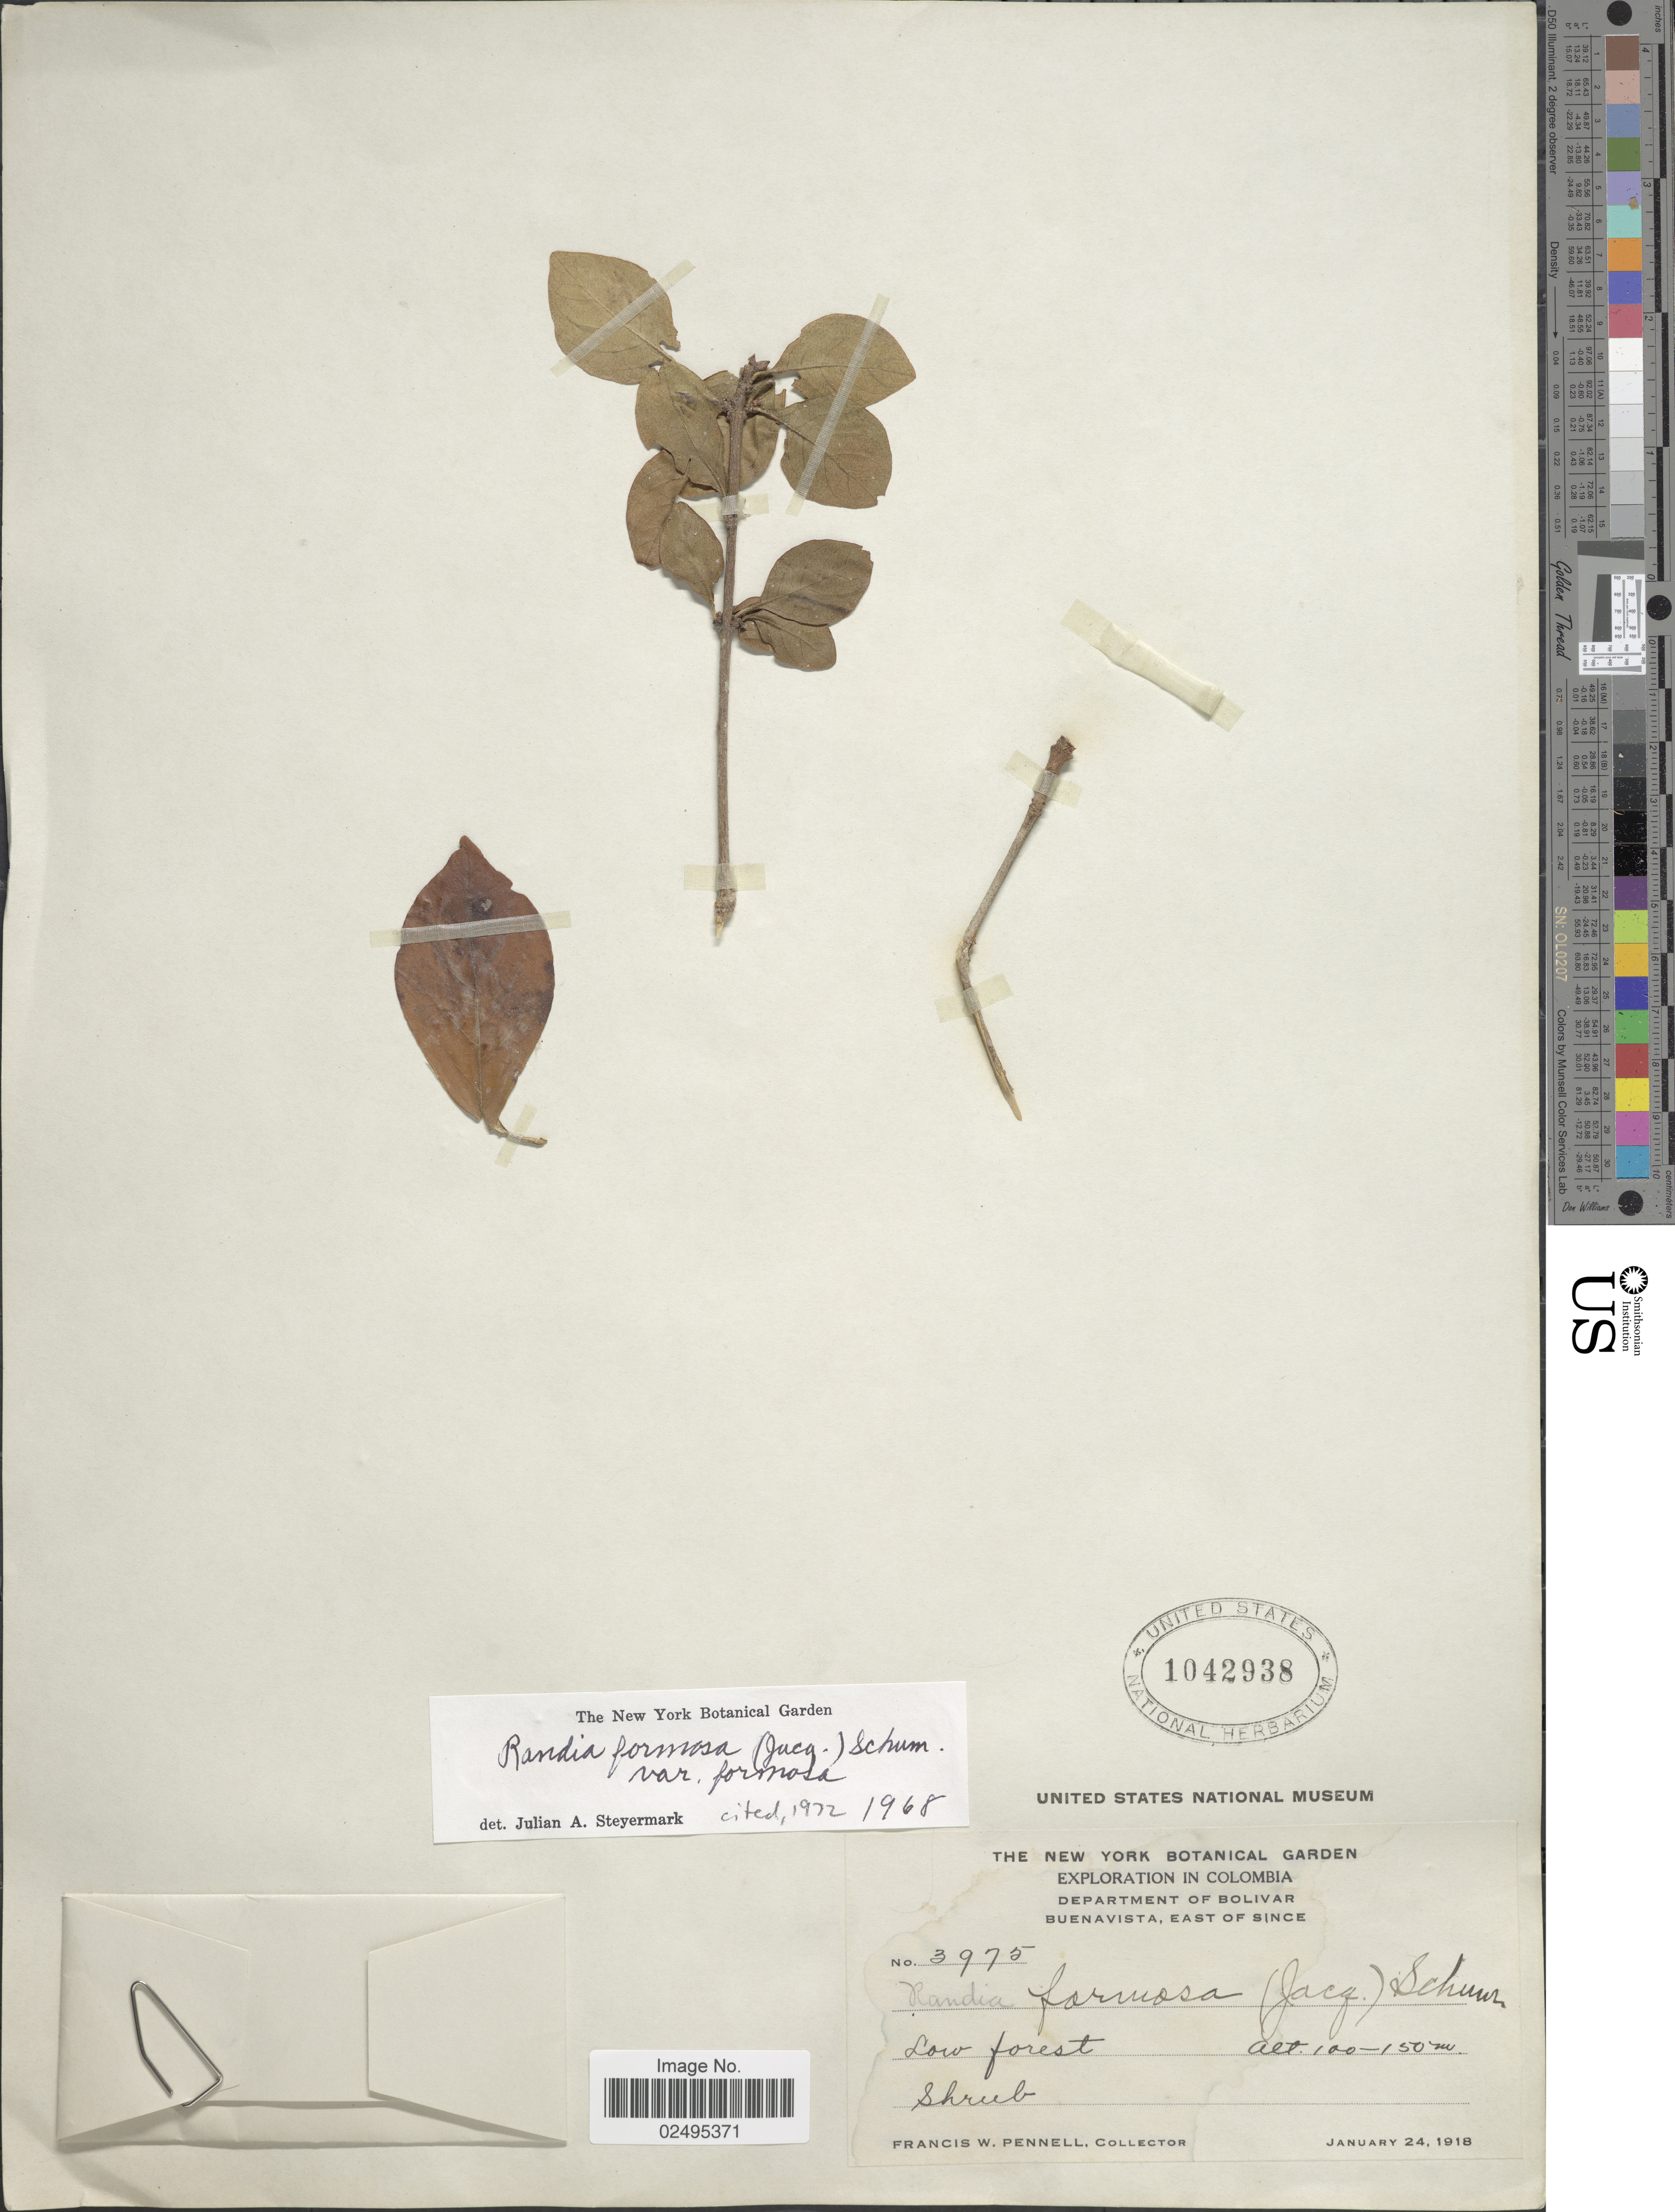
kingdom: Plantae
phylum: Tracheophyta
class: Magnoliopsida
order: Gentianales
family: Rubiaceae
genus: Rosenbergiodendron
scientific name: Rosenbergiodendron formosum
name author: (Jacq.) Fagerl.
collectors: F. W. Pennell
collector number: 3975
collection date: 1918-01-24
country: Colombia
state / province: Bolívar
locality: Department of Bolivar, Buenavista, East of Since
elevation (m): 100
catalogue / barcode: US 1042938